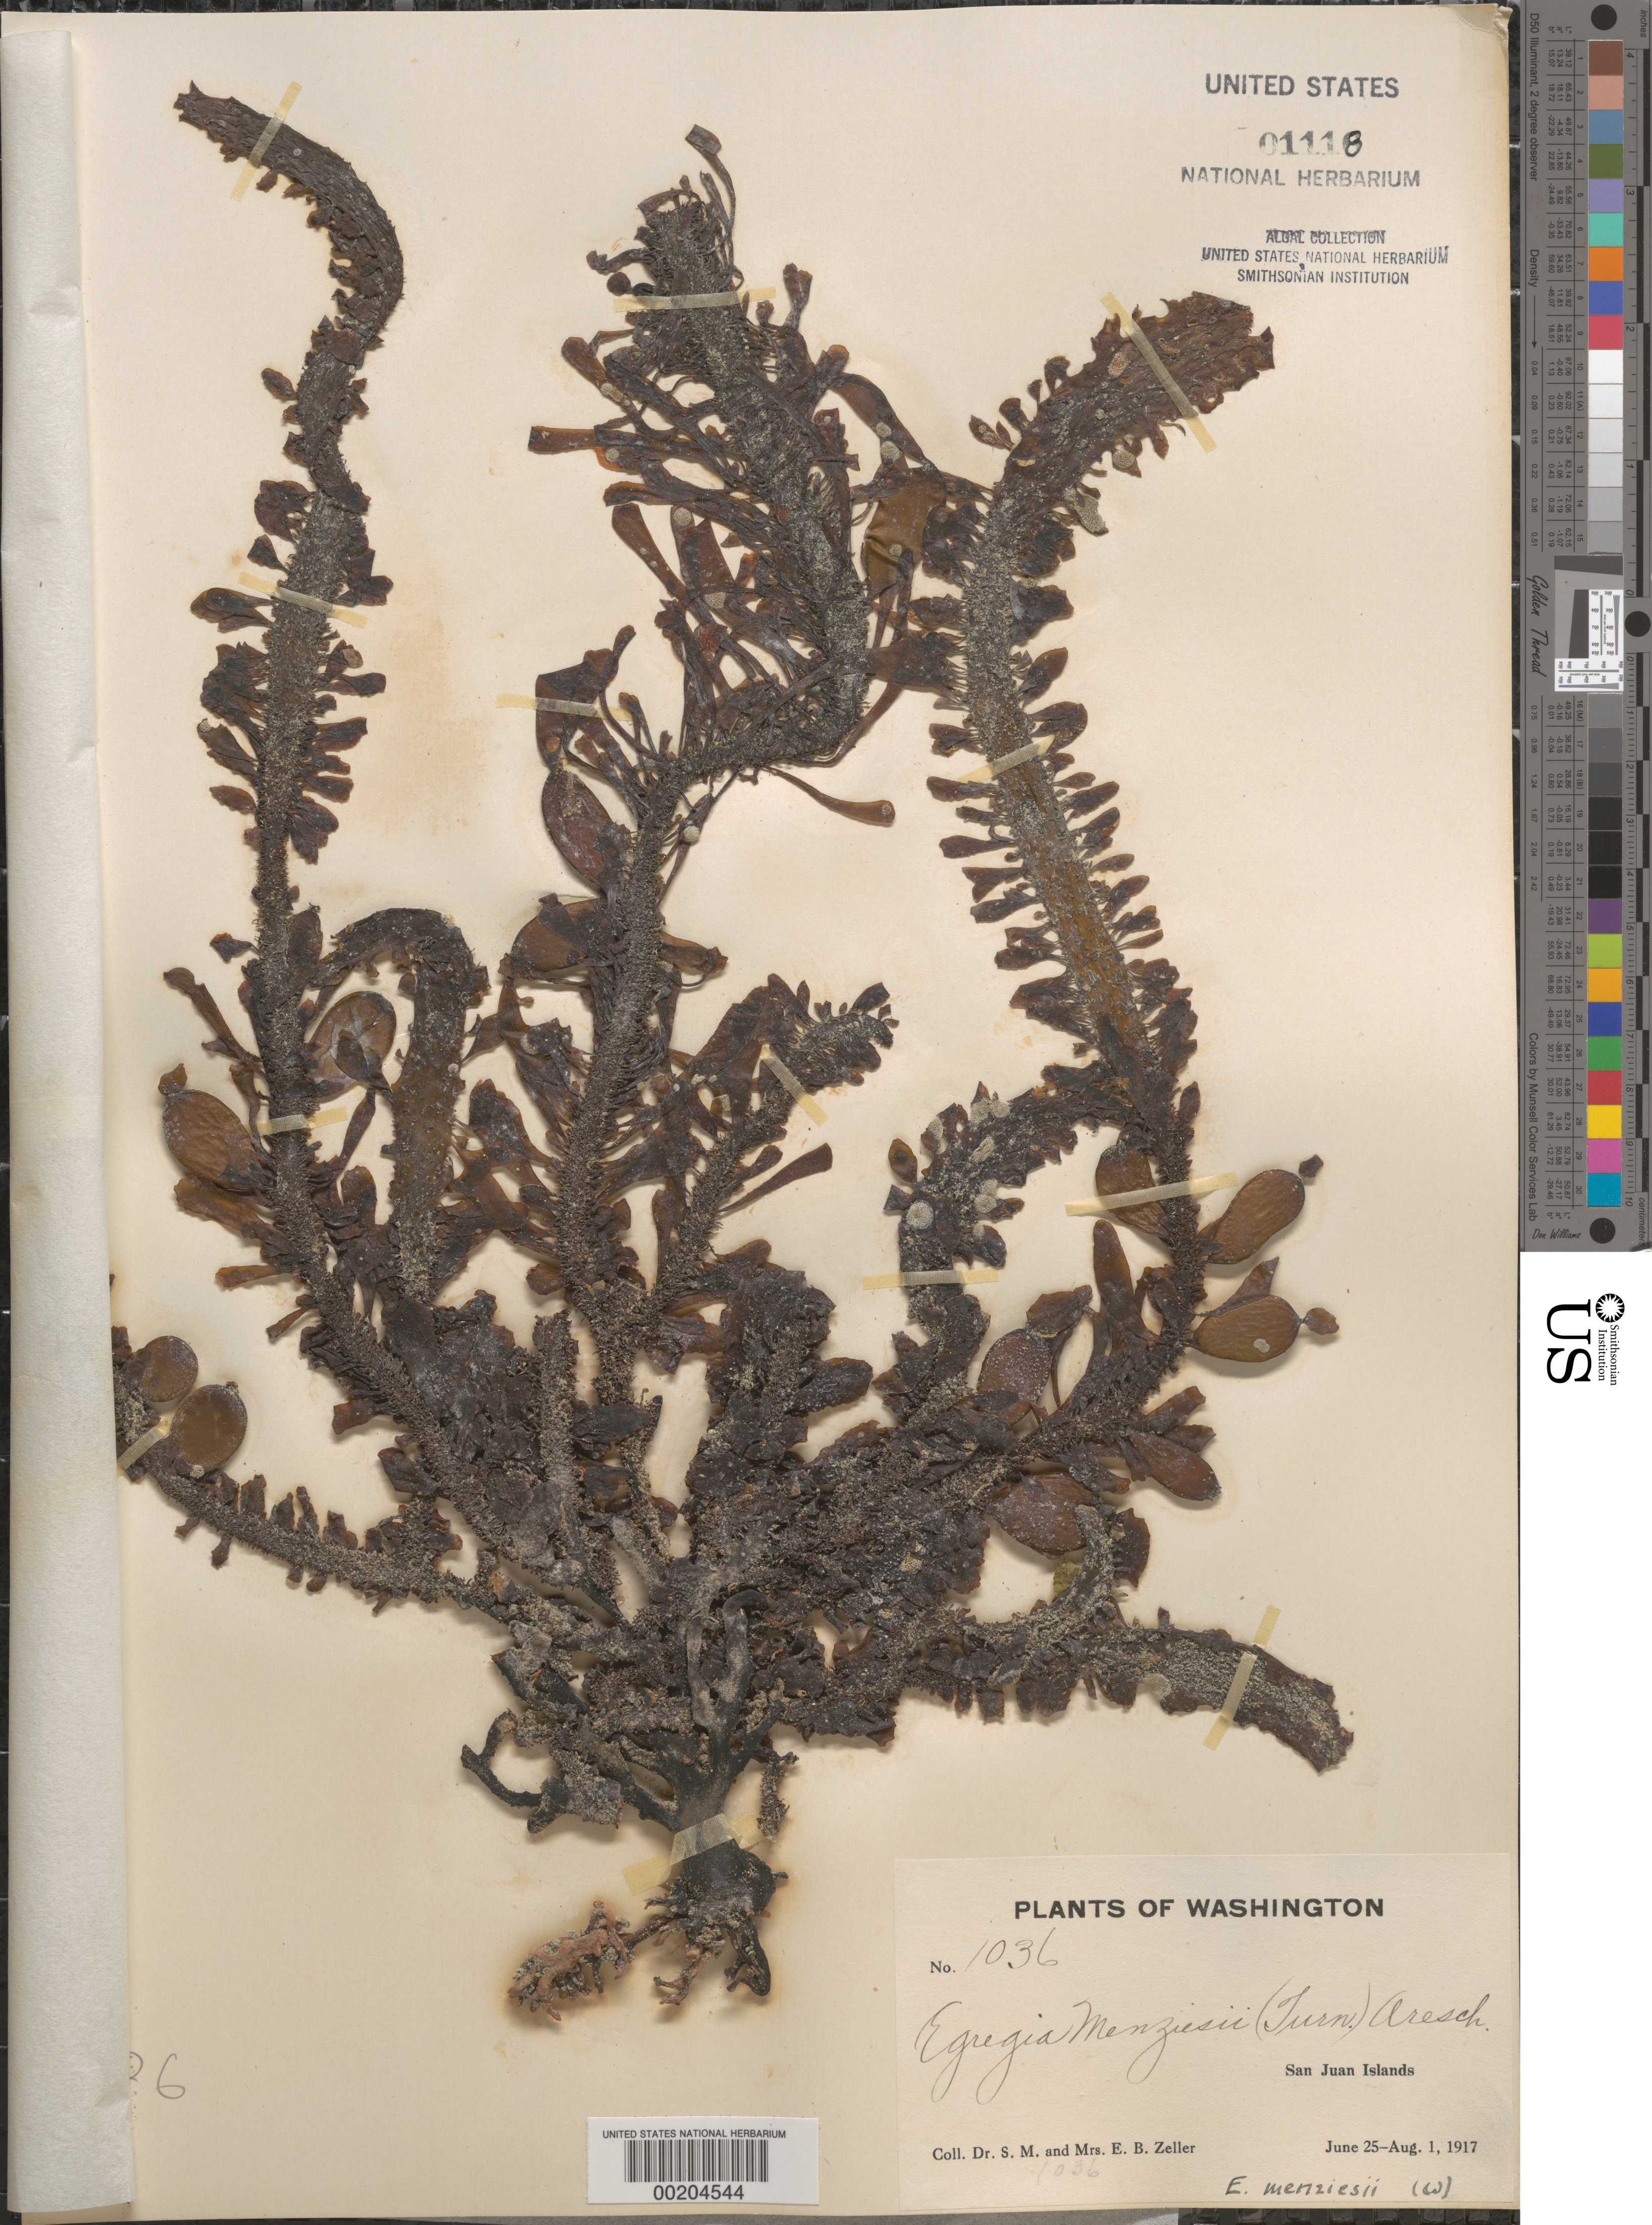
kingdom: Chromista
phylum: Ochrophyta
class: Phaeophyceae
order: Laminariales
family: Lessoniaceae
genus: Egregia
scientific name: Egregia menziesii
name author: (Turner) Aresch.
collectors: S. Zeller & E. Zeller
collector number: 1036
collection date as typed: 25 Jun 1917 to 01 Aug 1917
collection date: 1917-06-25/1917-08-01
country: United States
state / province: Washington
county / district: San Juan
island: San Juan Islands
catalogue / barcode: US 1118